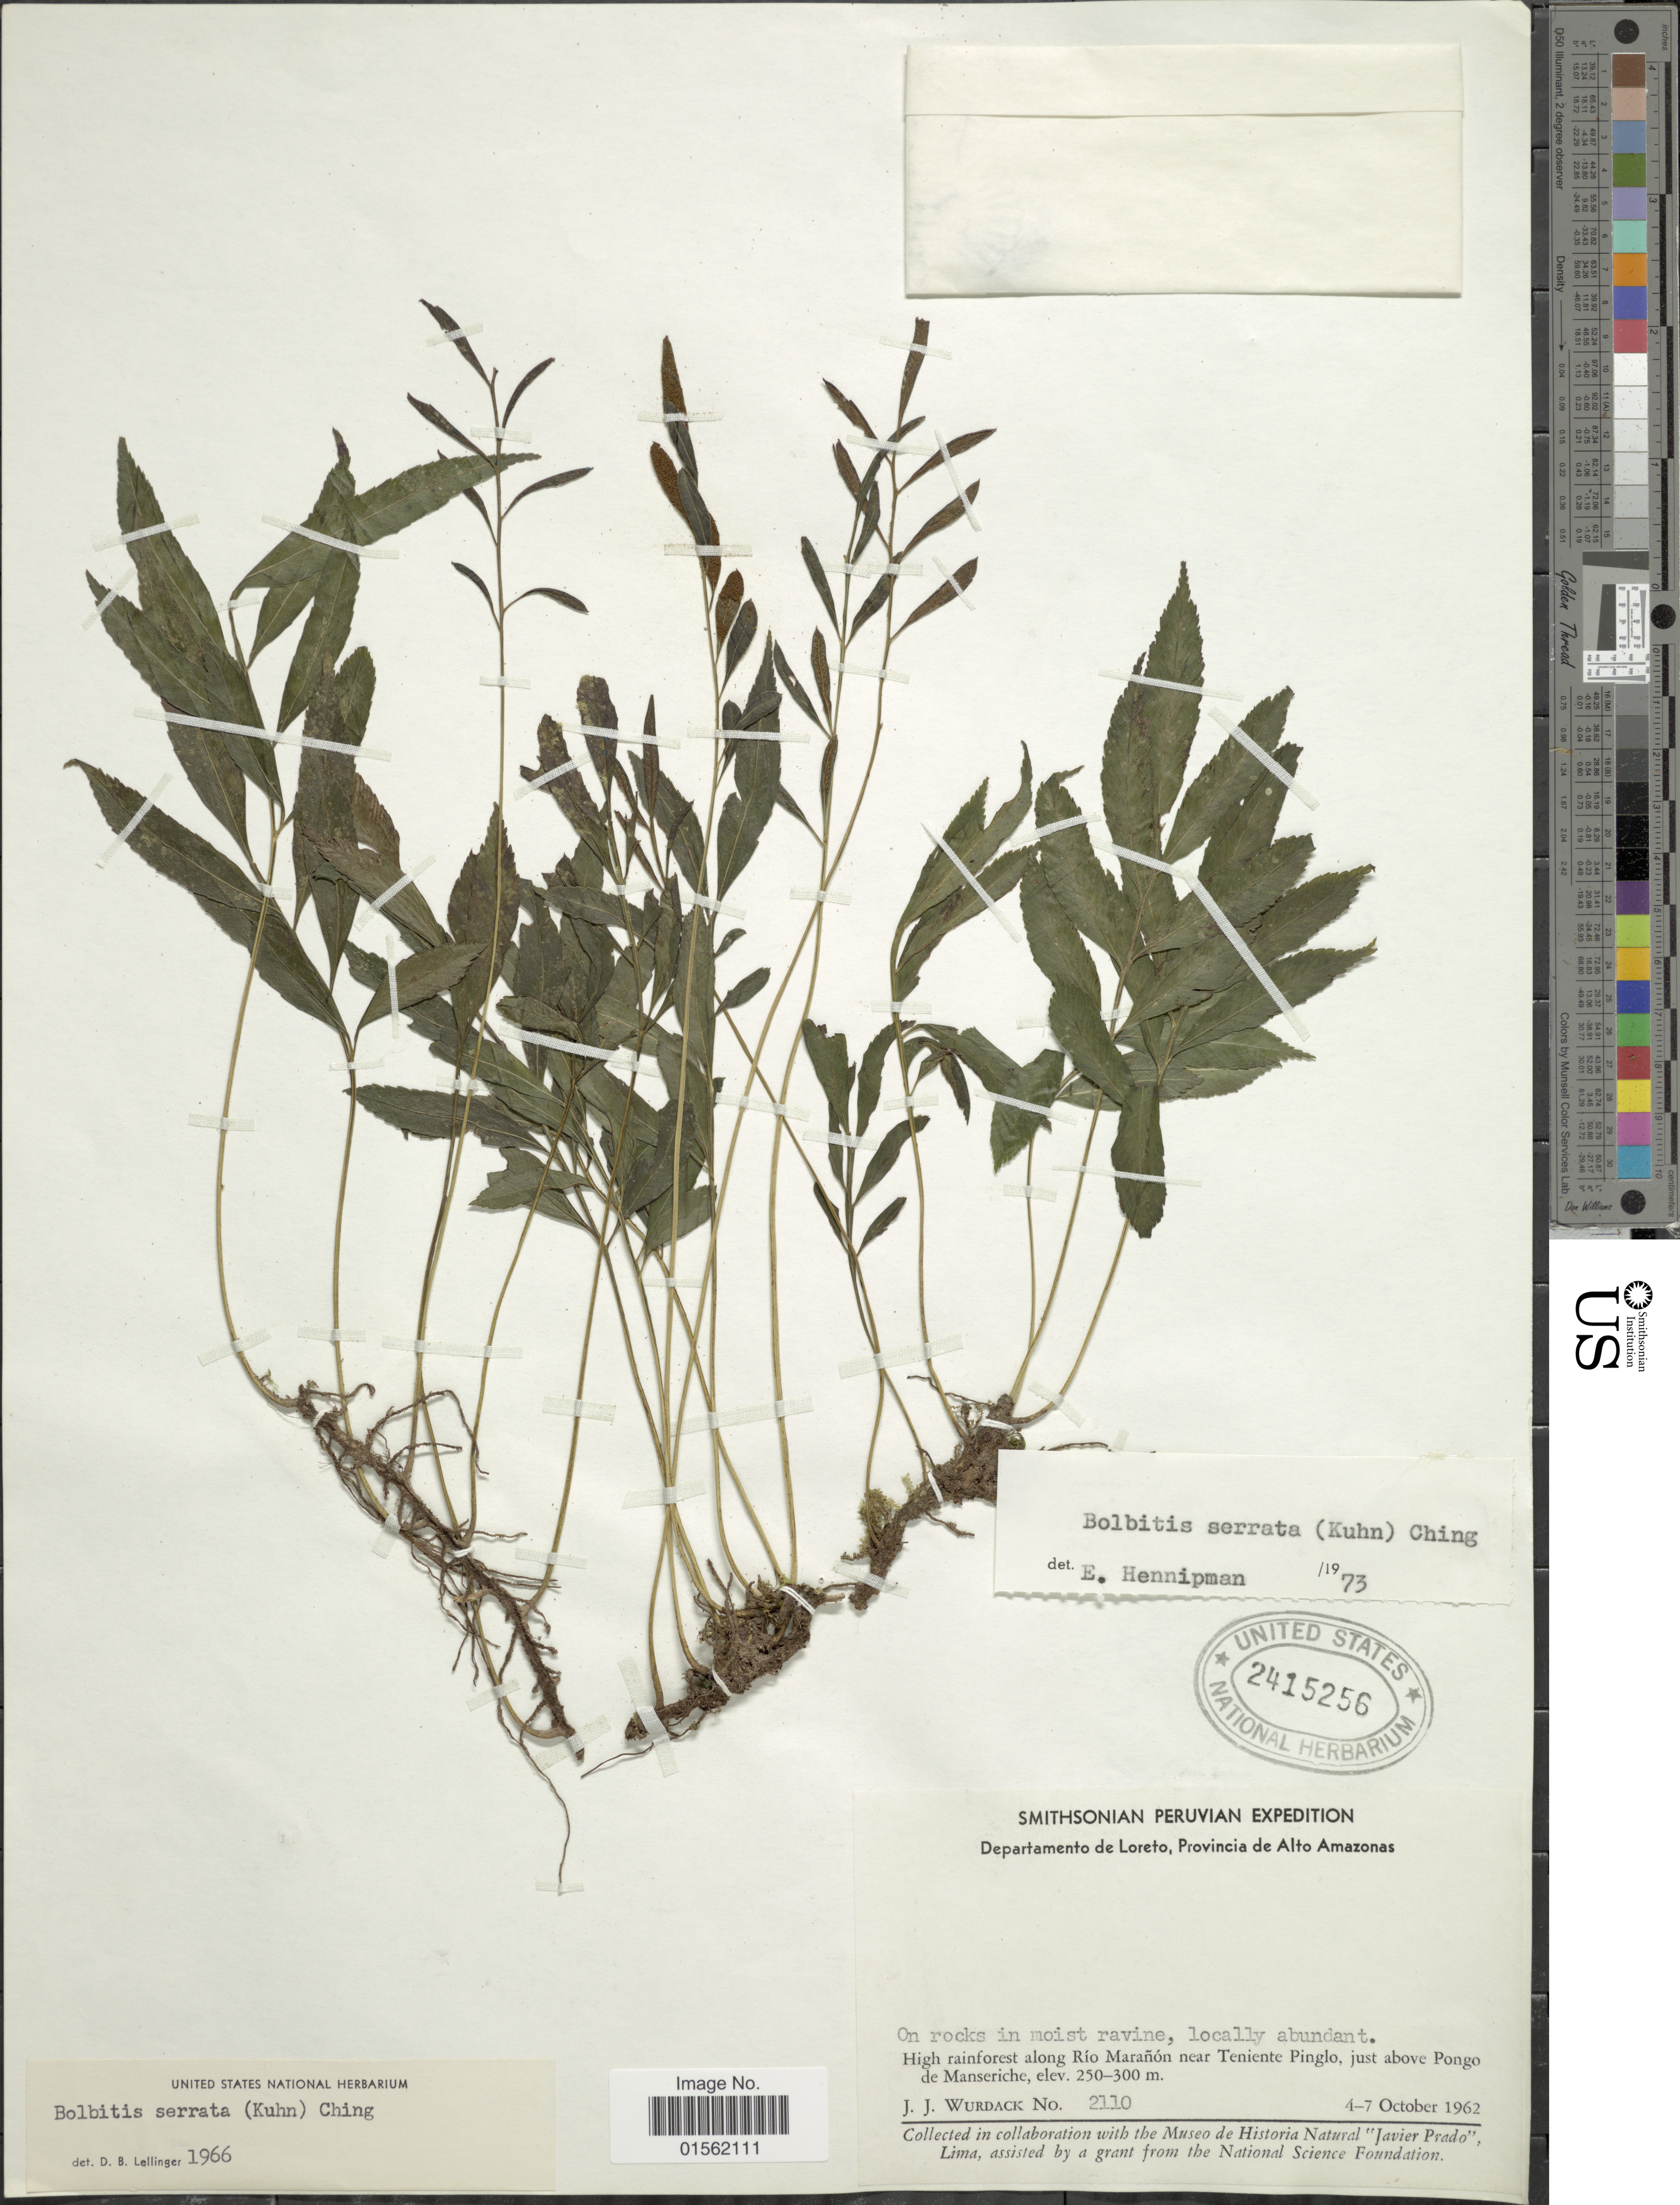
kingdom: Plantae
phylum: Tracheophyta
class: Polypodiopsida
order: Polypodiales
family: Dryopteridaceae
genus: Bolbitis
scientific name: Bolbitis serrata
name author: (Kuhn) Ching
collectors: J. J. Wurdack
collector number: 2110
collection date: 1962-10-04/1962-10-07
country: Peru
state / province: Loreto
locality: Provincia de Alto Amazonas. High rainforest along Río Marañón near Teniente Pinglo, just above Pongo de Manseriche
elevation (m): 250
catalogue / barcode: US 2415256